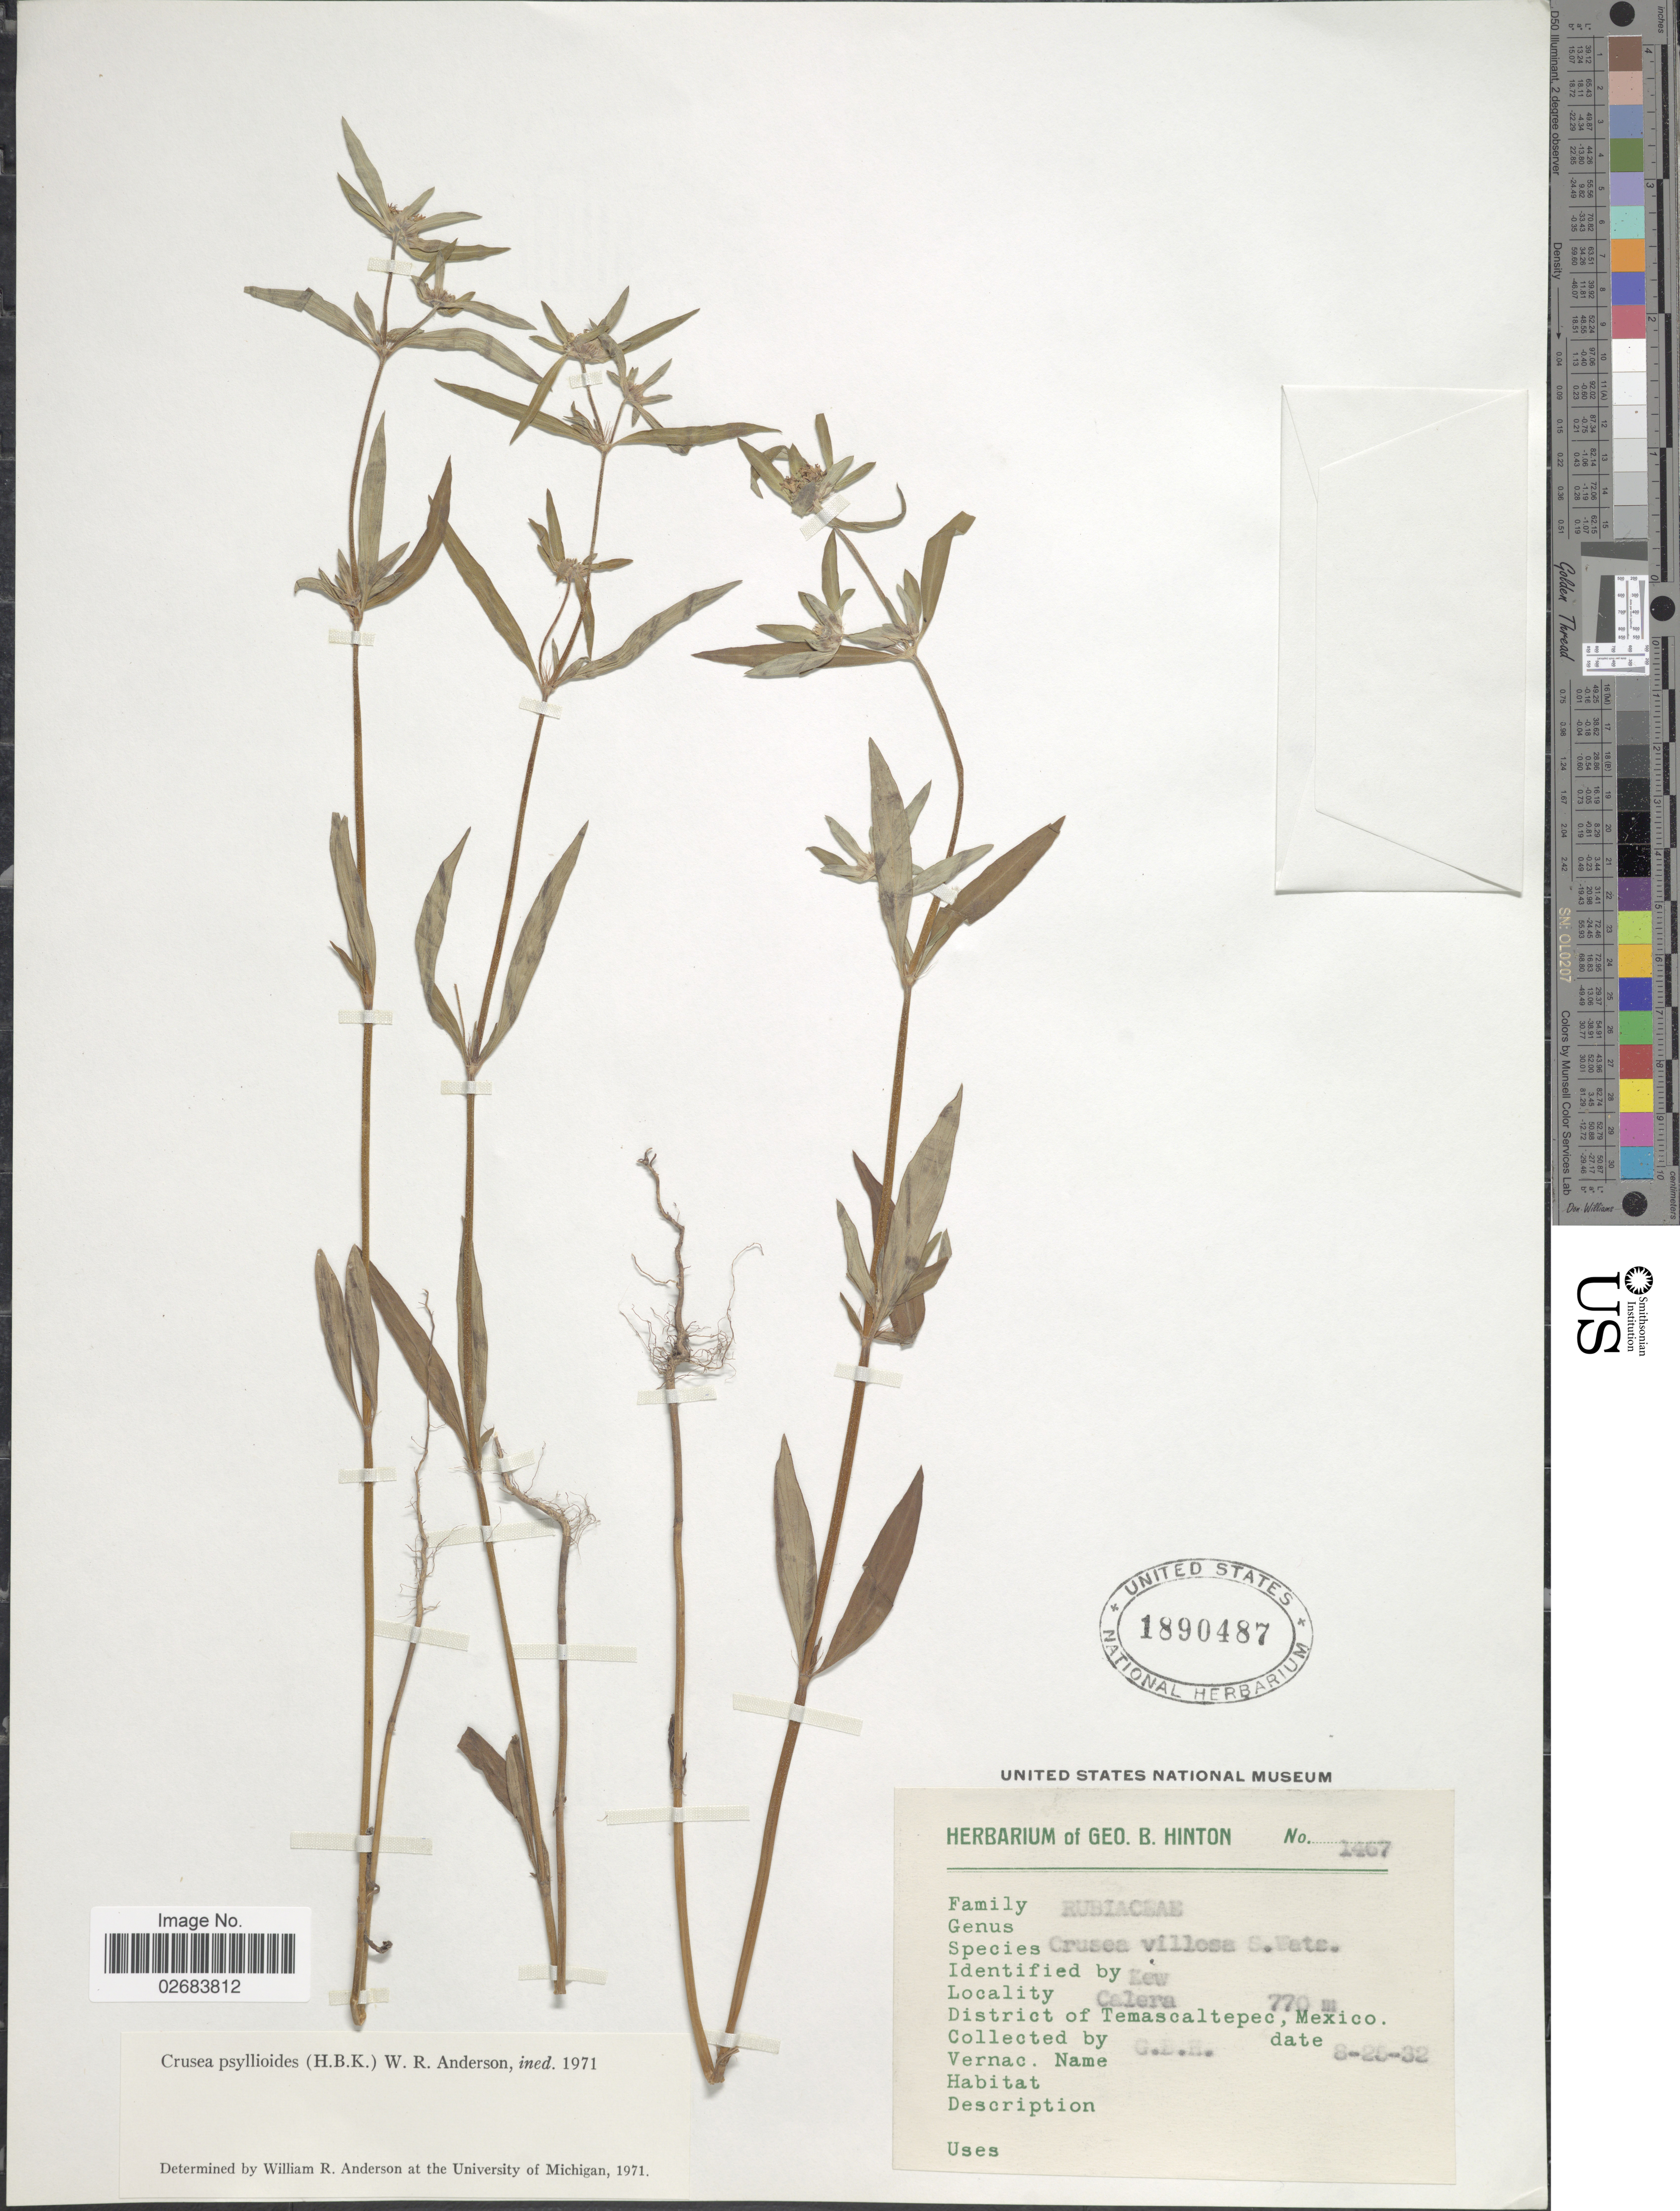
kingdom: Plantae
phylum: Tracheophyta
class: Magnoliopsida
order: Gentianales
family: Rubiaceae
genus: Crusea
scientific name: Crusea psyllioides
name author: (Kunth) W.R. Anderson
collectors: G. B. Hinton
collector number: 1467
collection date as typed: Transcribed d/m/y: 25/8/32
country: Mexico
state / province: México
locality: Calera. District Temascaltepec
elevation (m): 770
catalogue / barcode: US 1890487